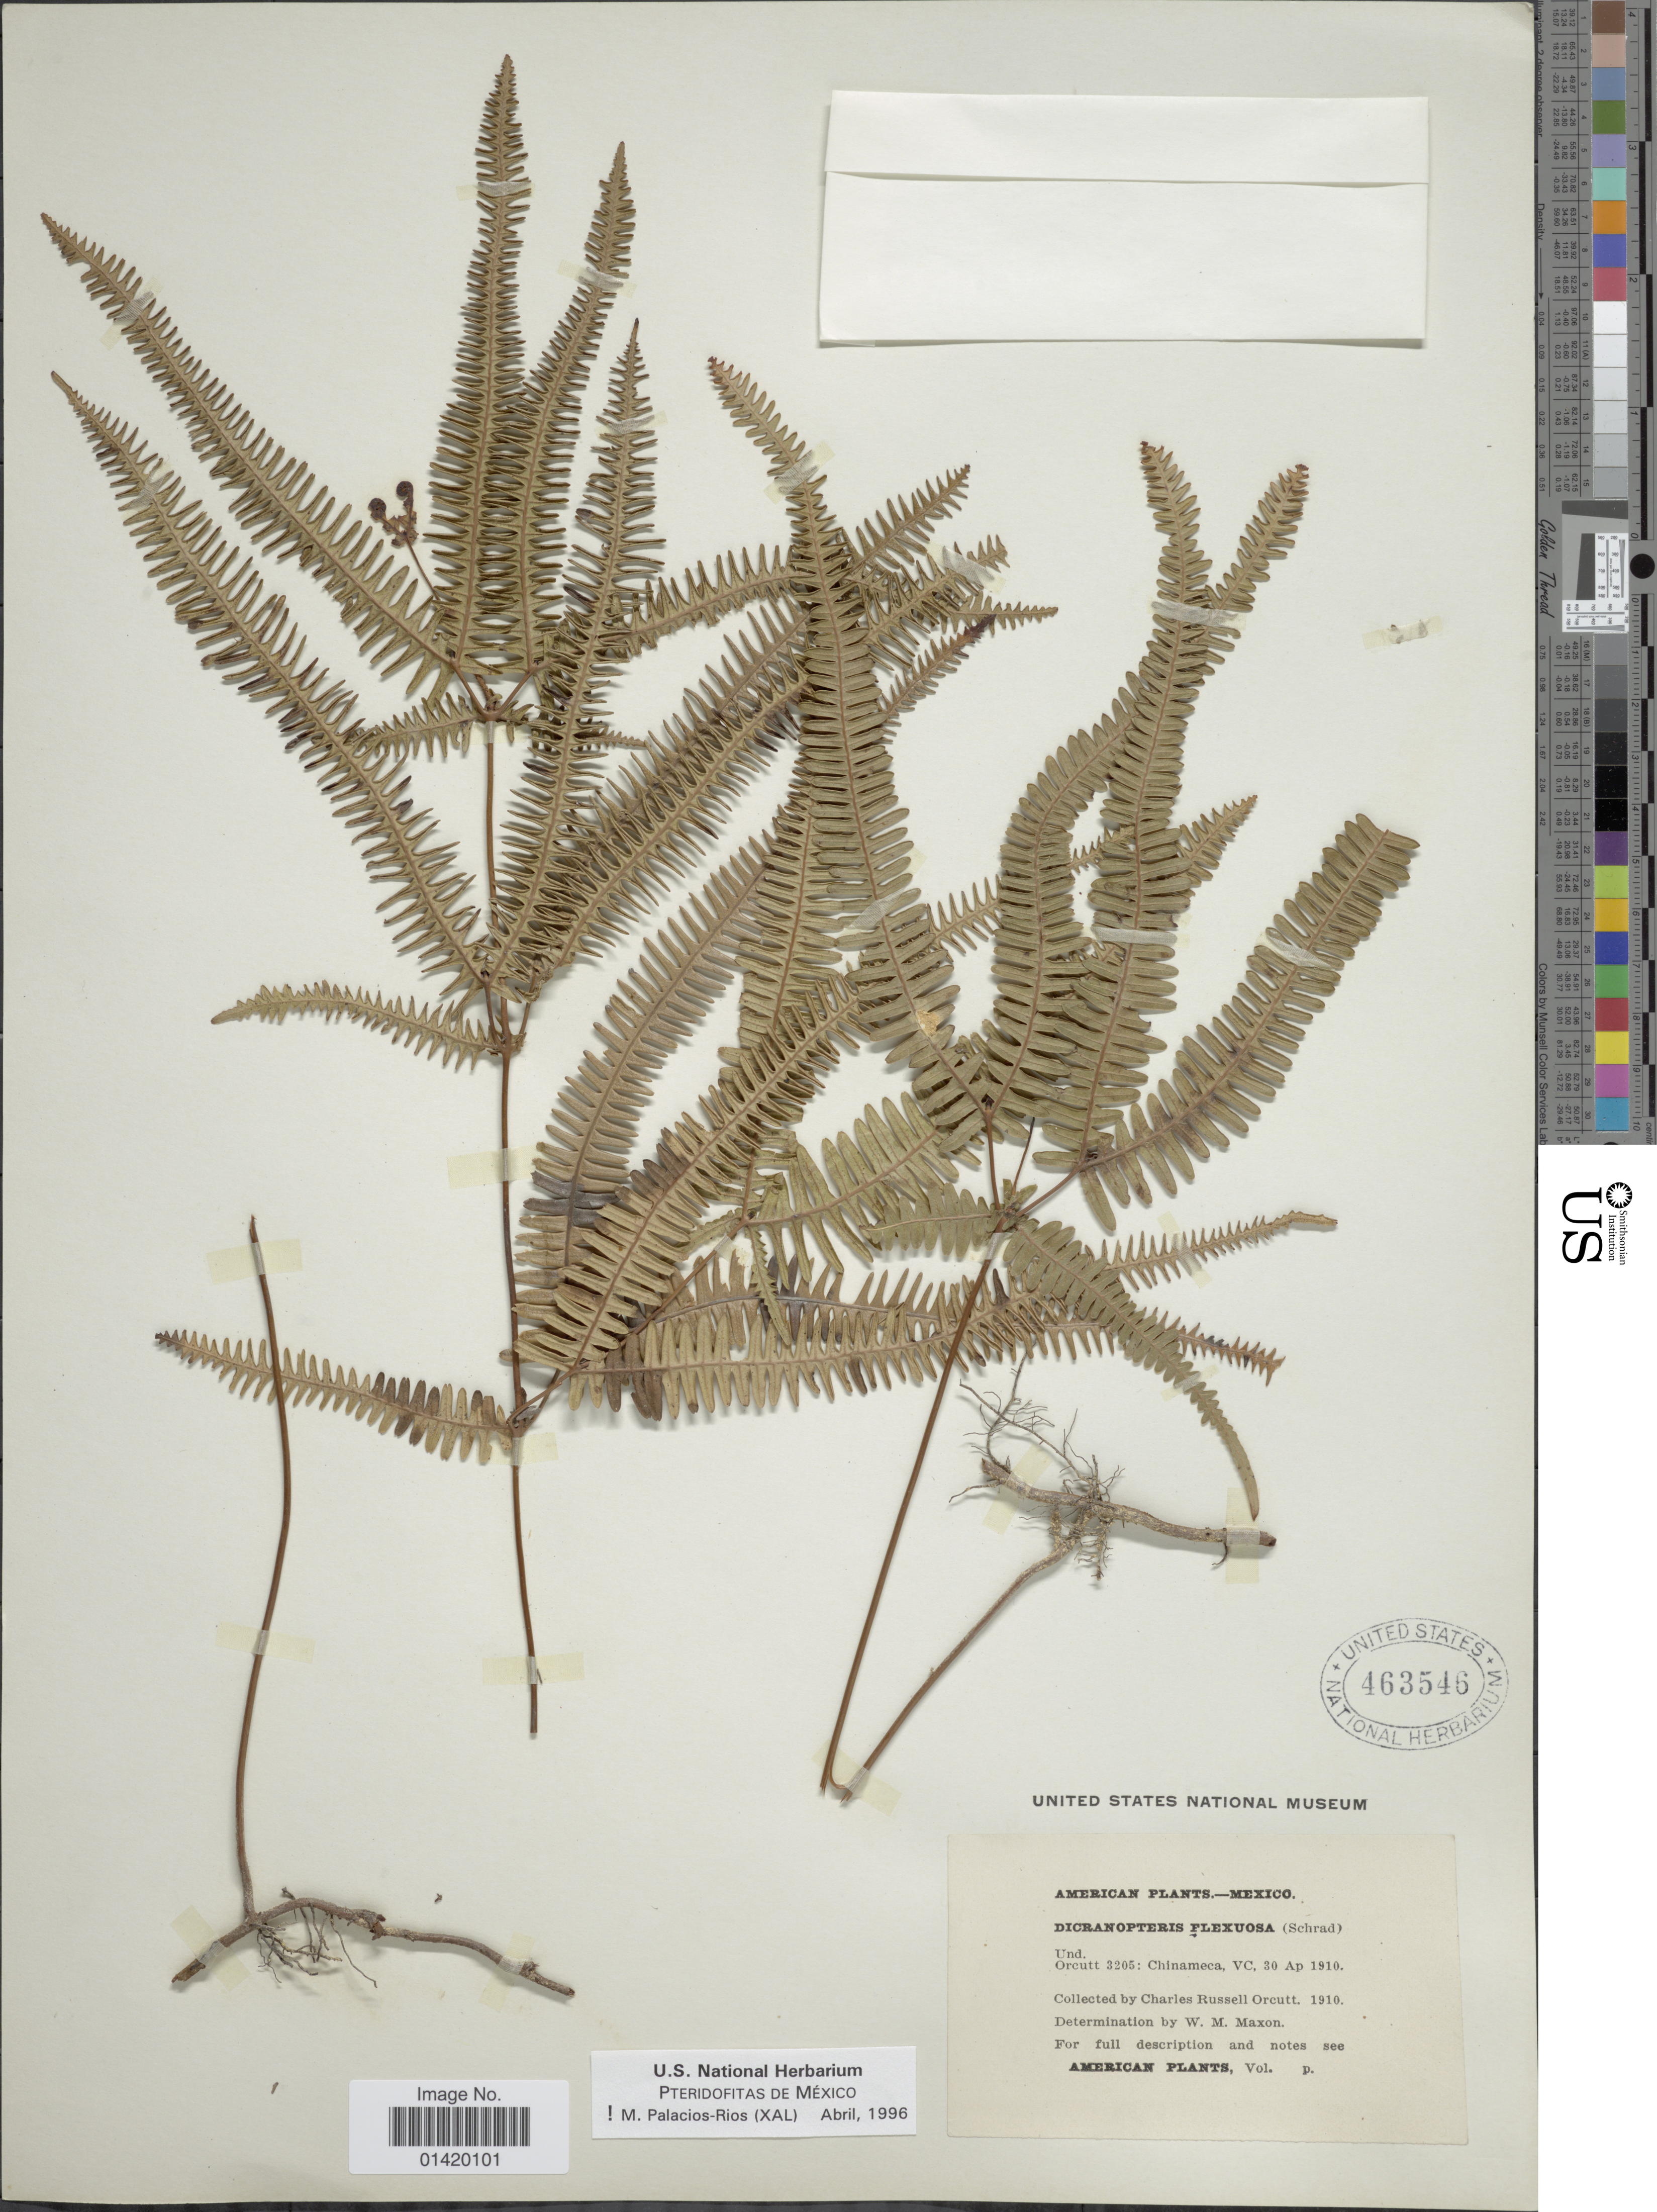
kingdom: Plantae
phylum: Tracheophyta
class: Polypodiopsida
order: Gleicheniales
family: Gleicheniaceae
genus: Dicranopteris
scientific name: Dicranopteris flexuosa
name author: (Schrad.) Underw.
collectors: C. R. Orcutt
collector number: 3205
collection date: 1910-04-30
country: Mexico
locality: Chinameca, VC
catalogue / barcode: US 463546